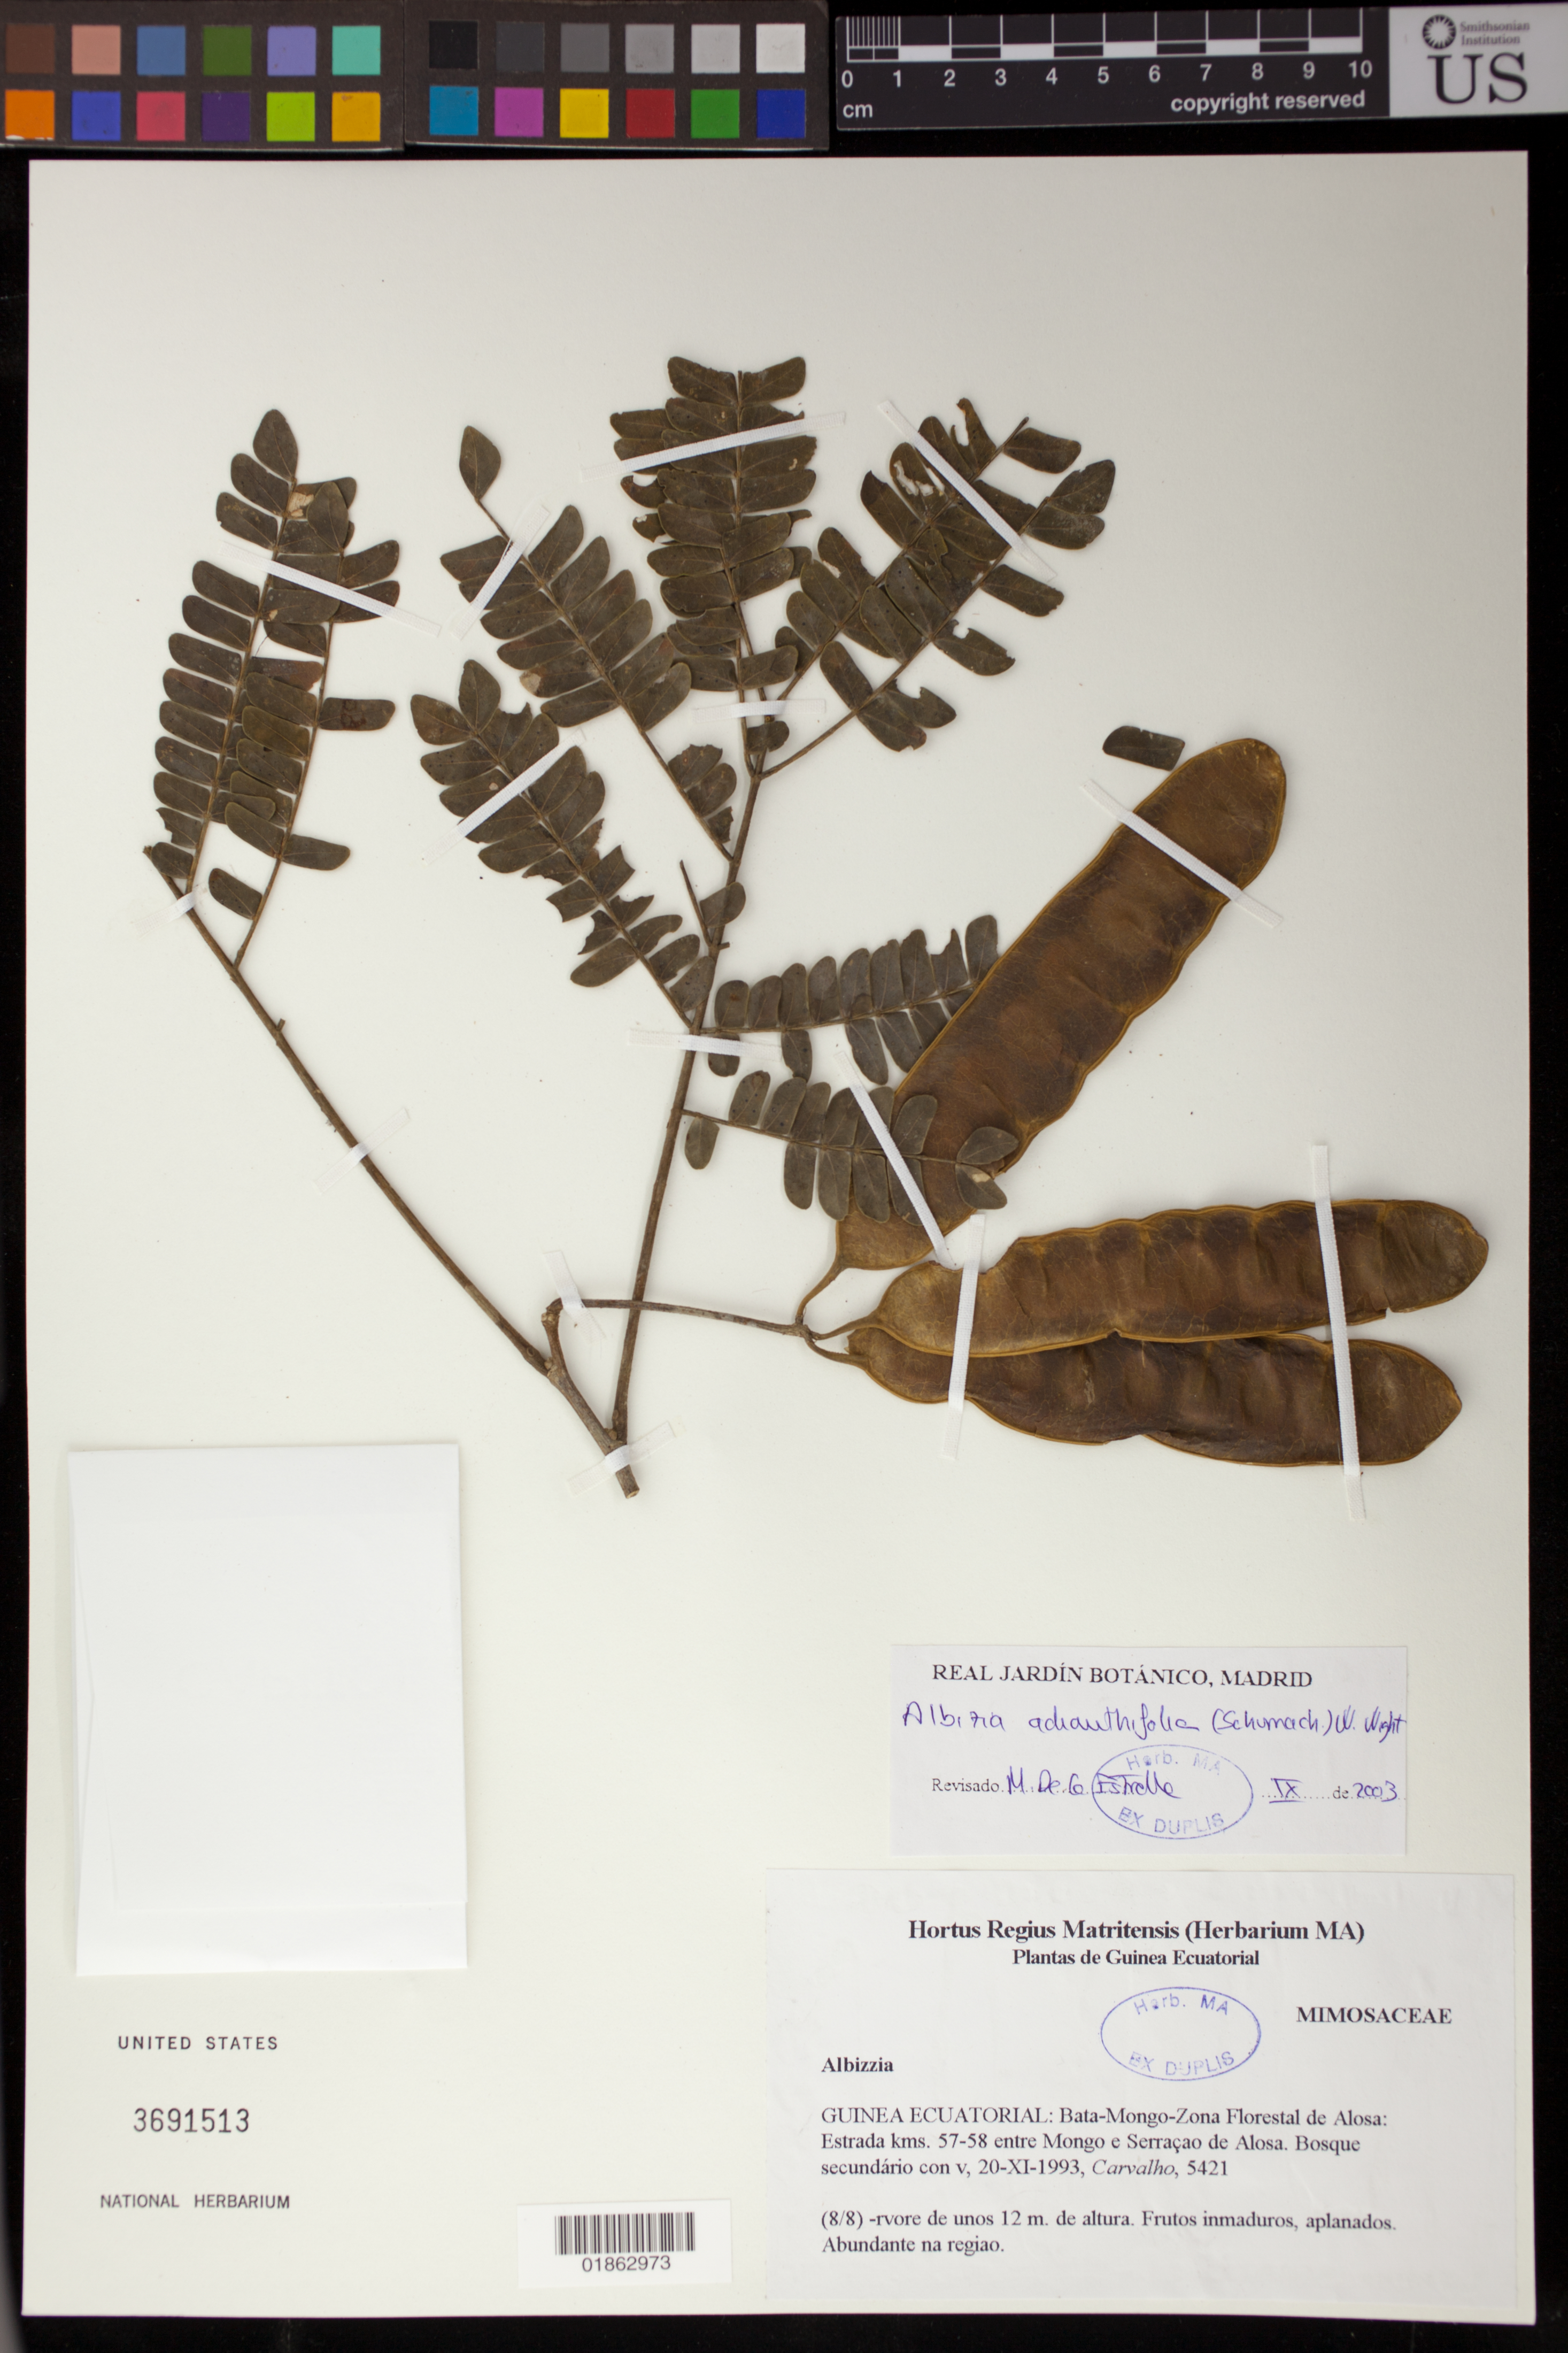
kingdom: Plantae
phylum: Tracheophyta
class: Magnoliopsida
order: Fabales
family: Fabaceae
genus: Albizia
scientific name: Albizia adianthifolia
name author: (Schumach.) W. Wight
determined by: de la Estrella, M.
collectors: M. F. Carvalho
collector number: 5421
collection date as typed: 20-XI-1993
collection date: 1993-11-20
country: Equatorial Guinea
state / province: Litoral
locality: Bata-Mongo-Zona Florestal de Alosa, Estrada kms. 57-58 entre Mongo e Serracao de Alosa.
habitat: Bosque secundario.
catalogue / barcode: US 3691513